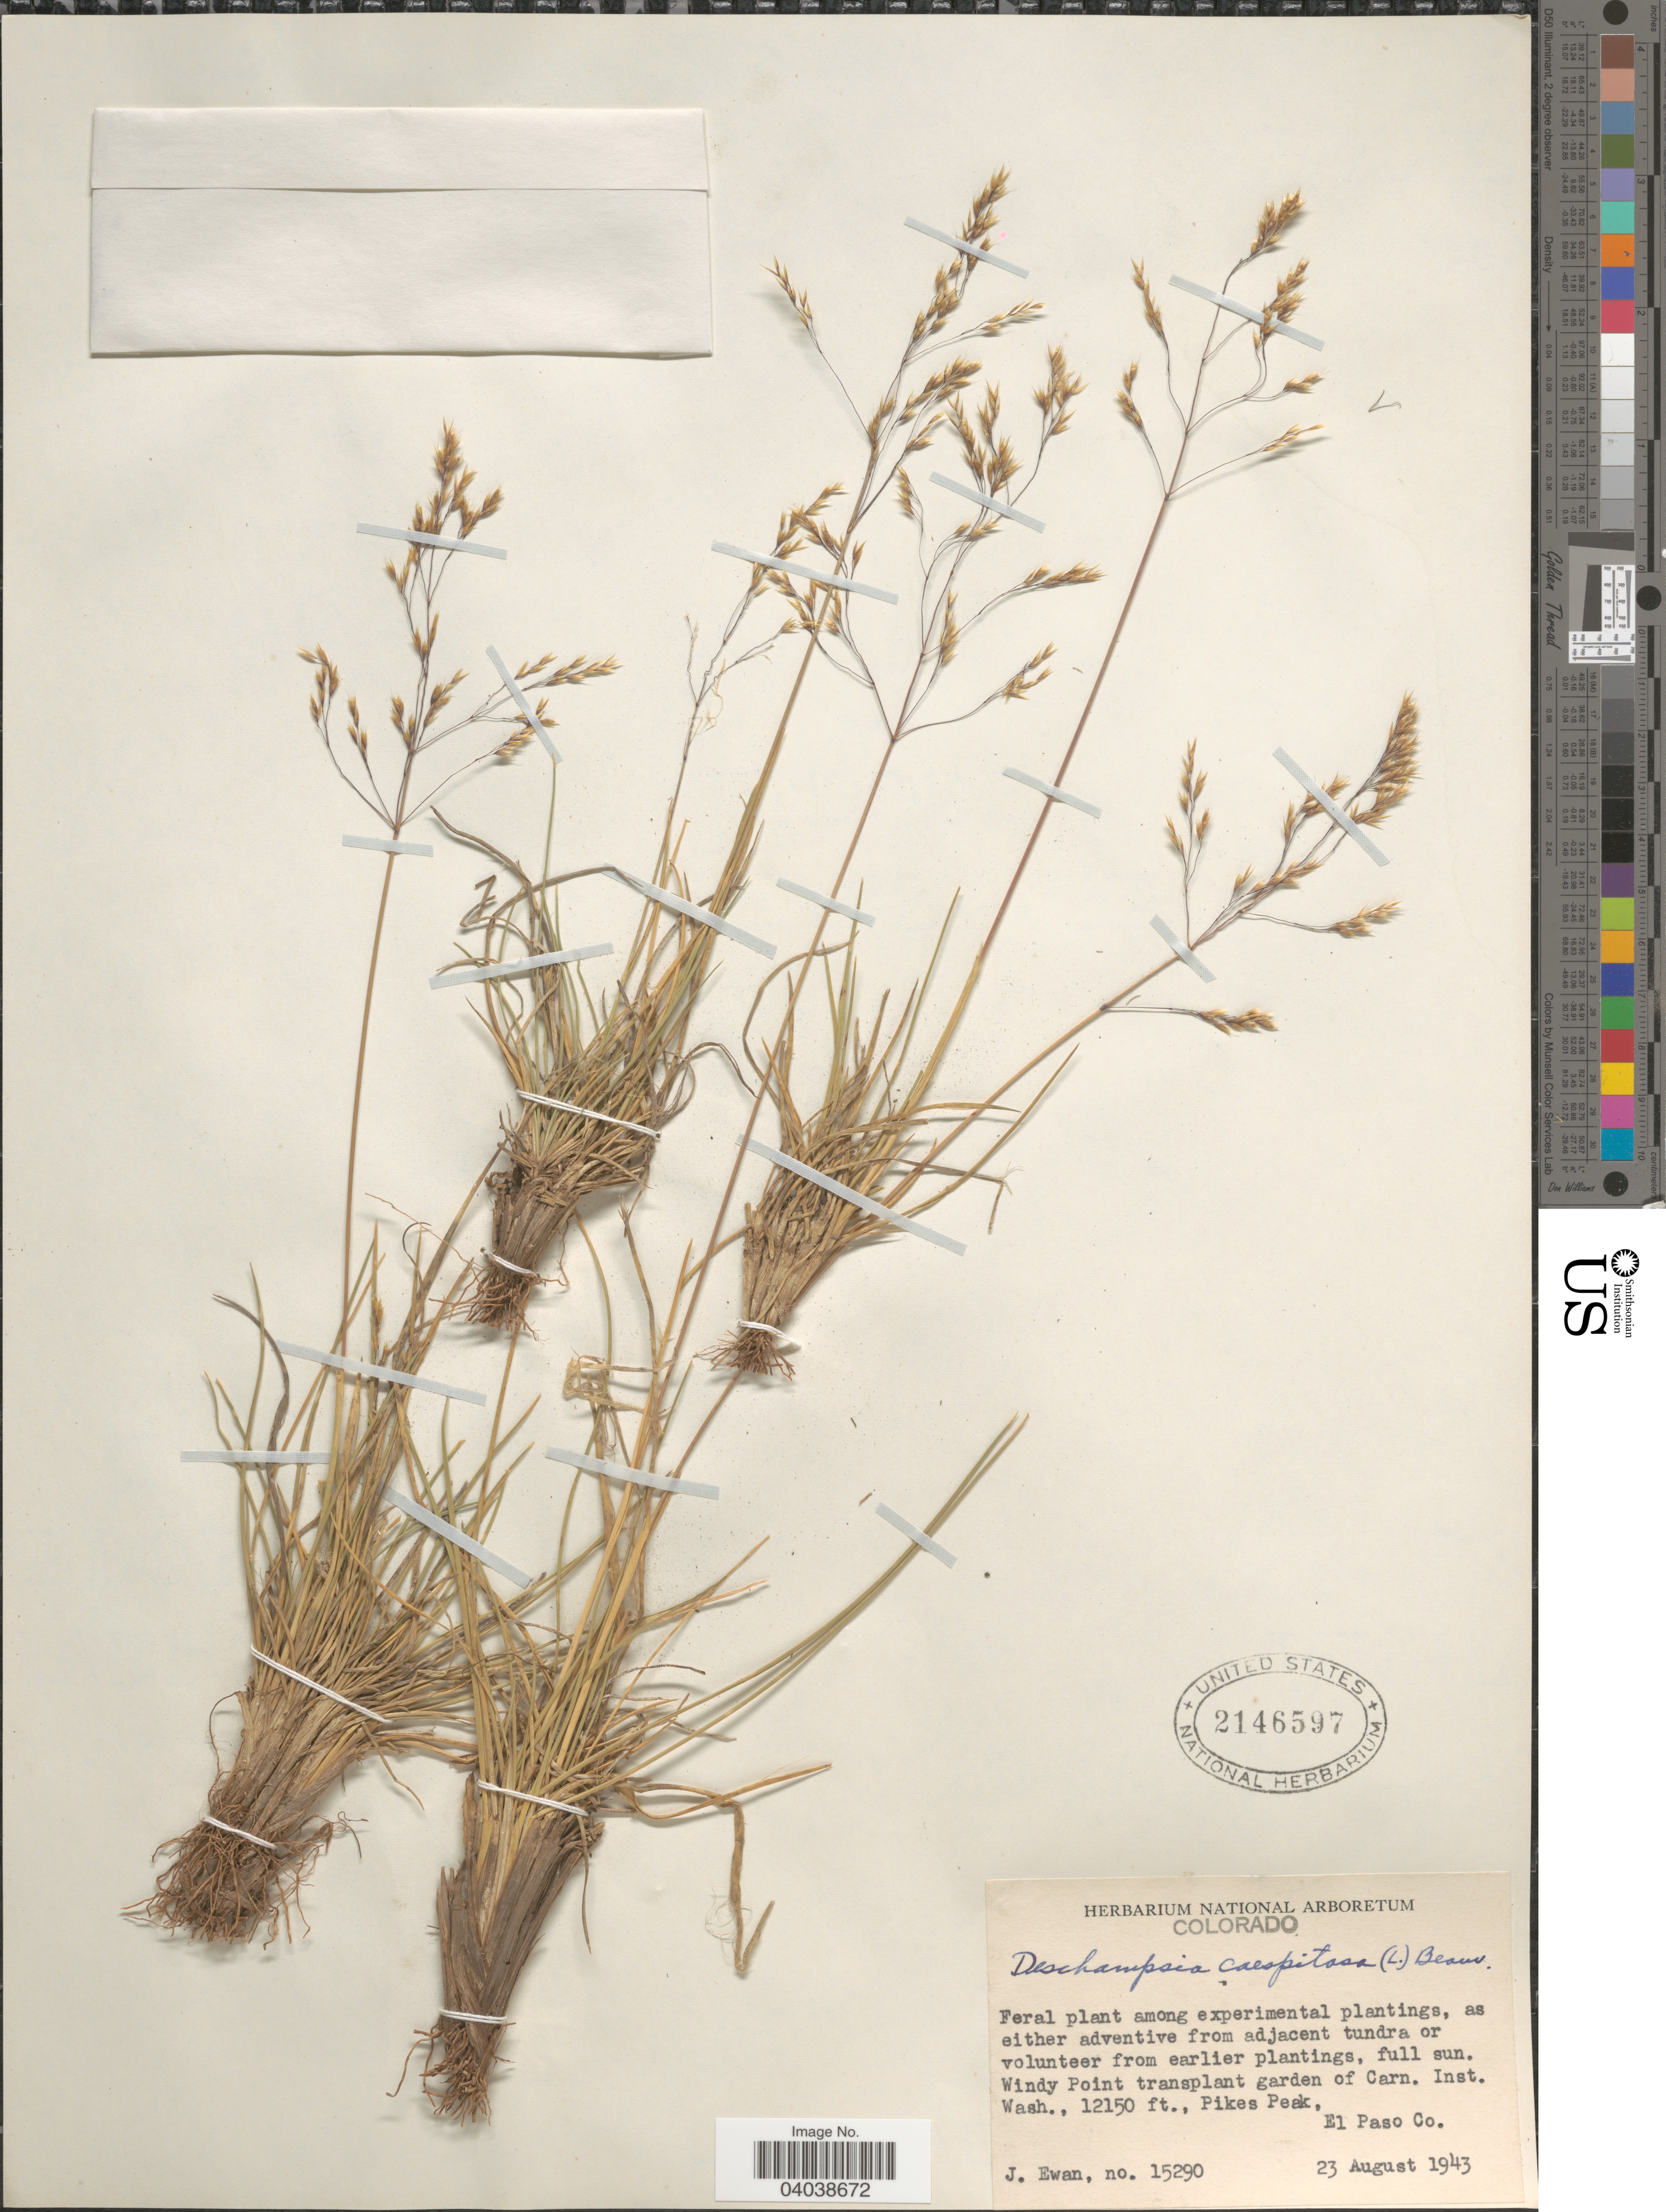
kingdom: Plantae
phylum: Tracheophyta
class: Liliopsida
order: Poales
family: Poaceae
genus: Deschampsia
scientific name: Deschampsia cespitosa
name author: (L.) P. Beauv.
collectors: J. A. Ewan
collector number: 15290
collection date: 1943-08-23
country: United States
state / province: Colorado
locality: Windy Point transplant garden of Carn. Inst. Wash., Pikes Peak, El Paso Co.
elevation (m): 3703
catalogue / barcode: US 2146597